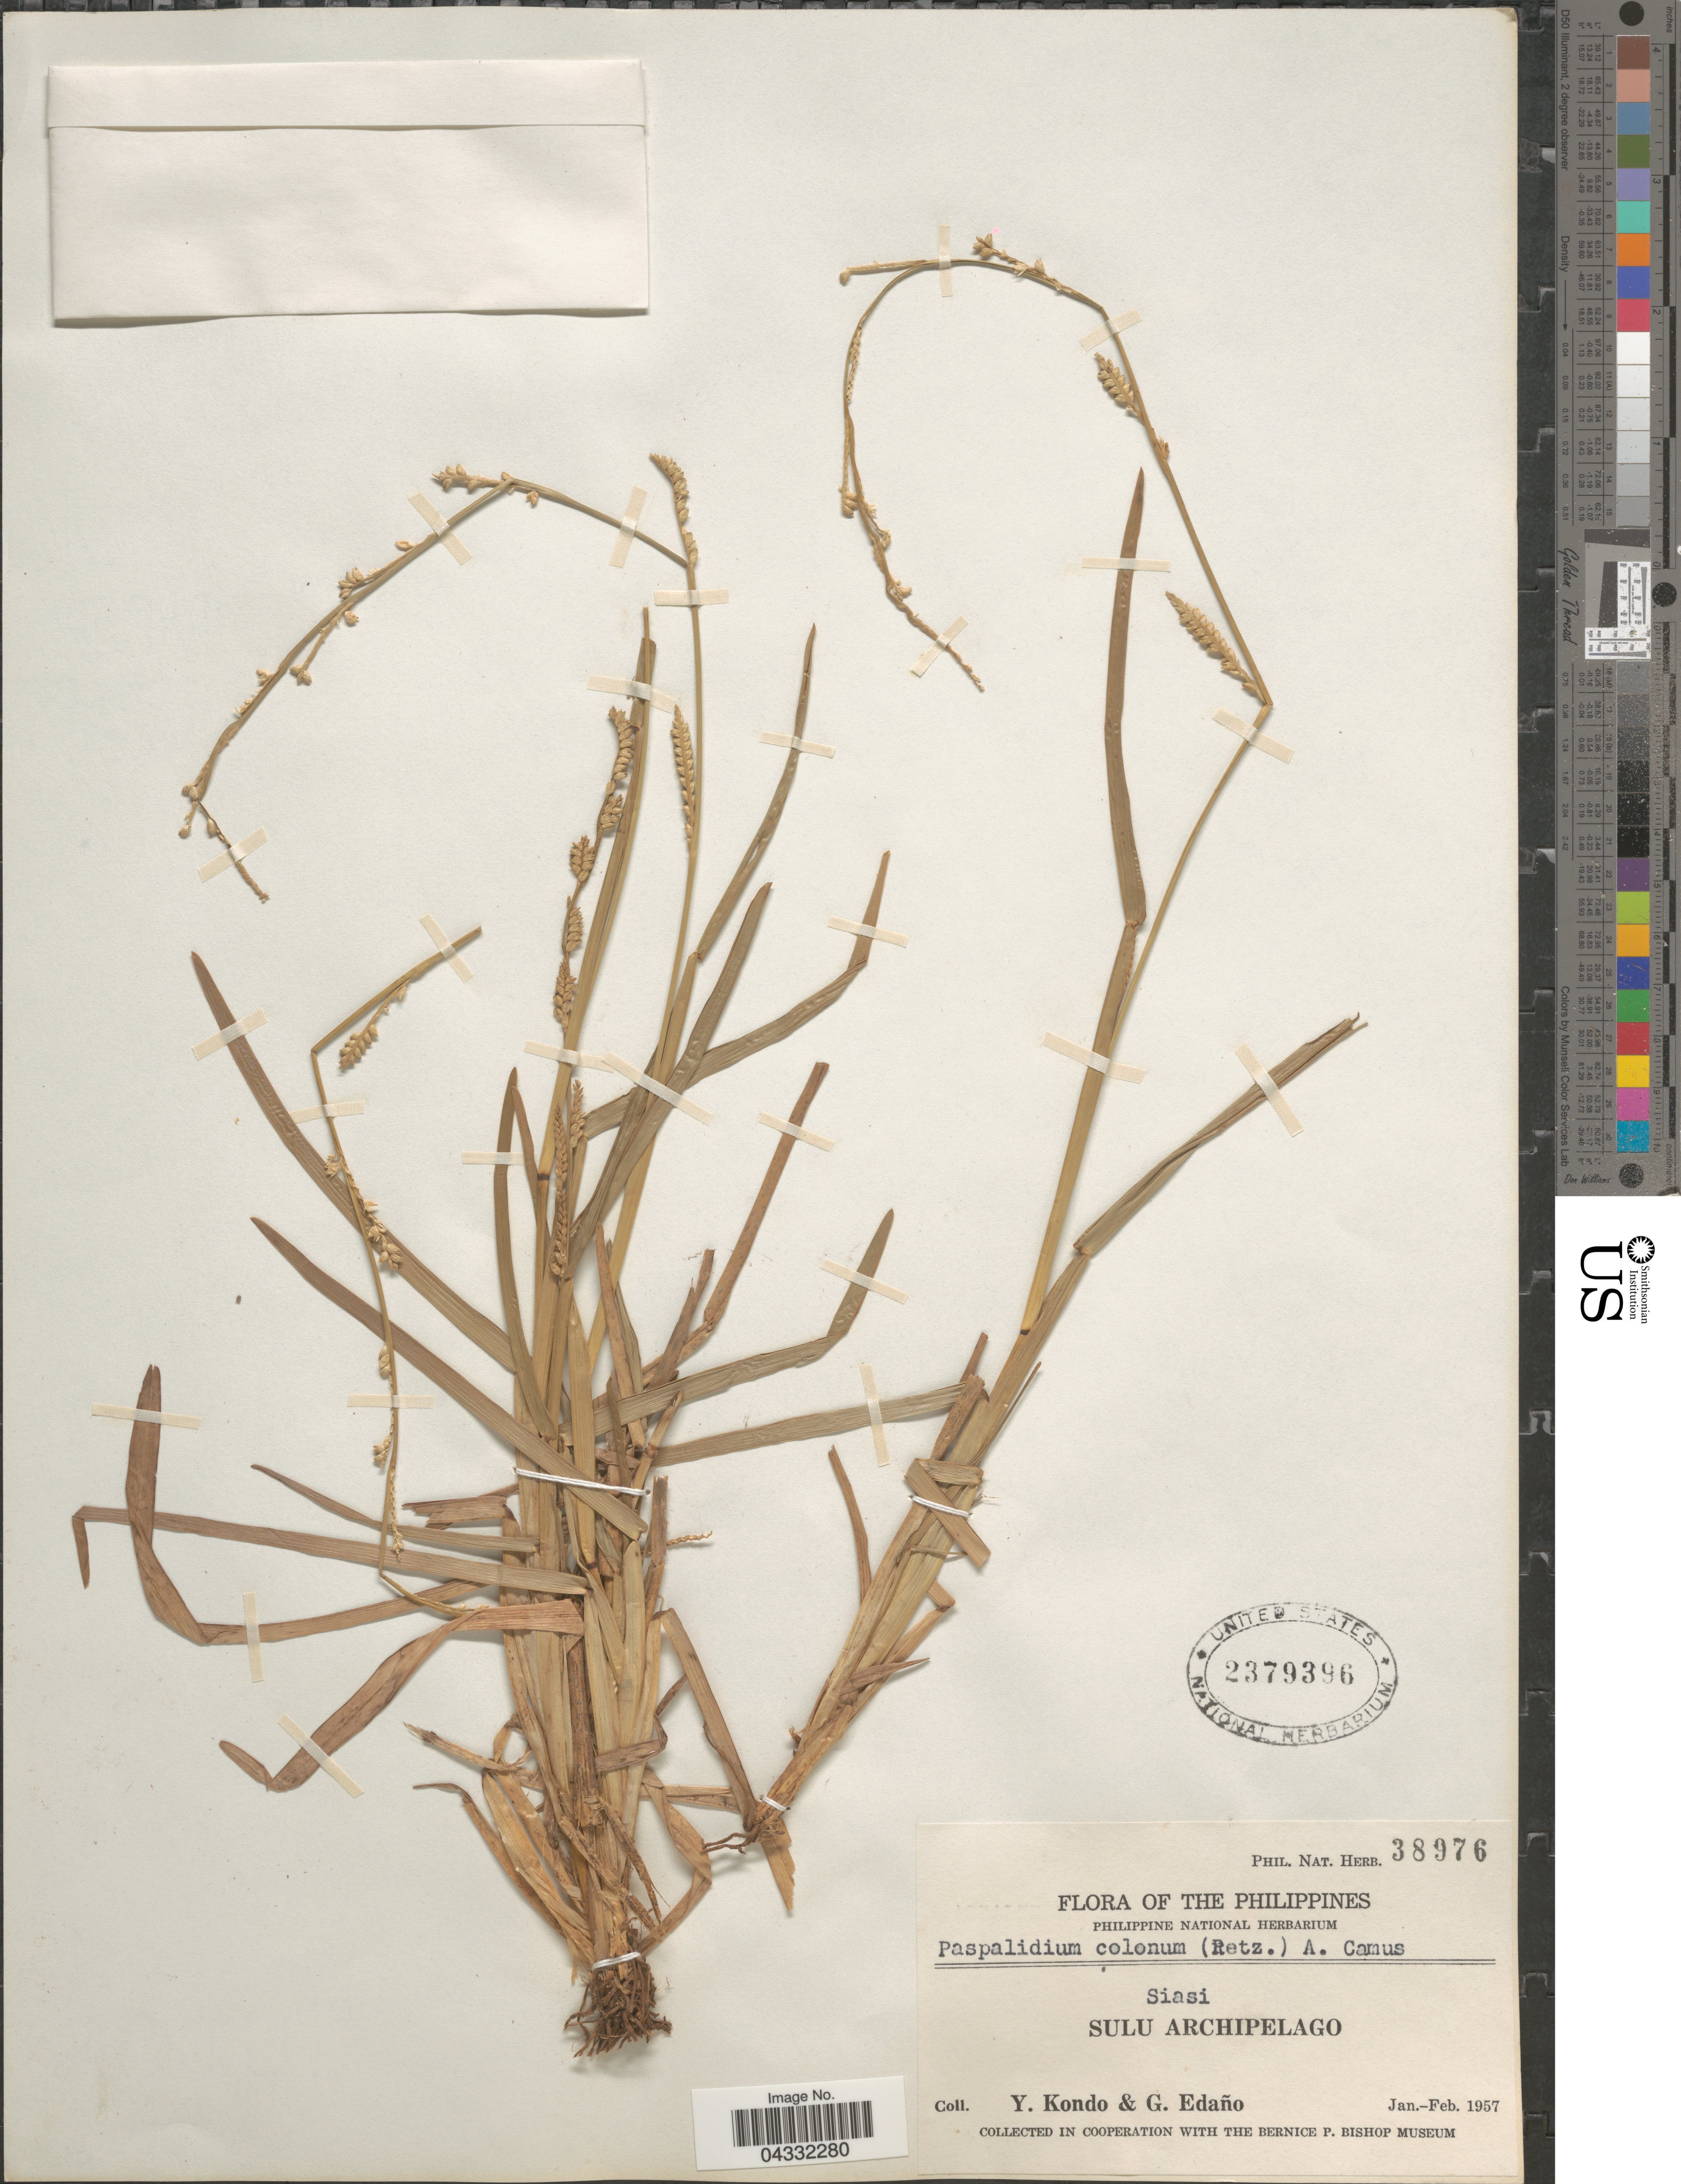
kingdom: Plantae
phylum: Tracheophyta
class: Liliopsida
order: Poales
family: Poaceae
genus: Setaria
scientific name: Setaria flavida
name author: (Retz.) Veldkamp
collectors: Y. Kondo & G. Edaño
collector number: Phil. Nat. Herb. 38976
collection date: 1957-01/1957-02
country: Philippines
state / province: Muslim Mindanao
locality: Siasi. Sulu Archipelago.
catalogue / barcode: US 2379396